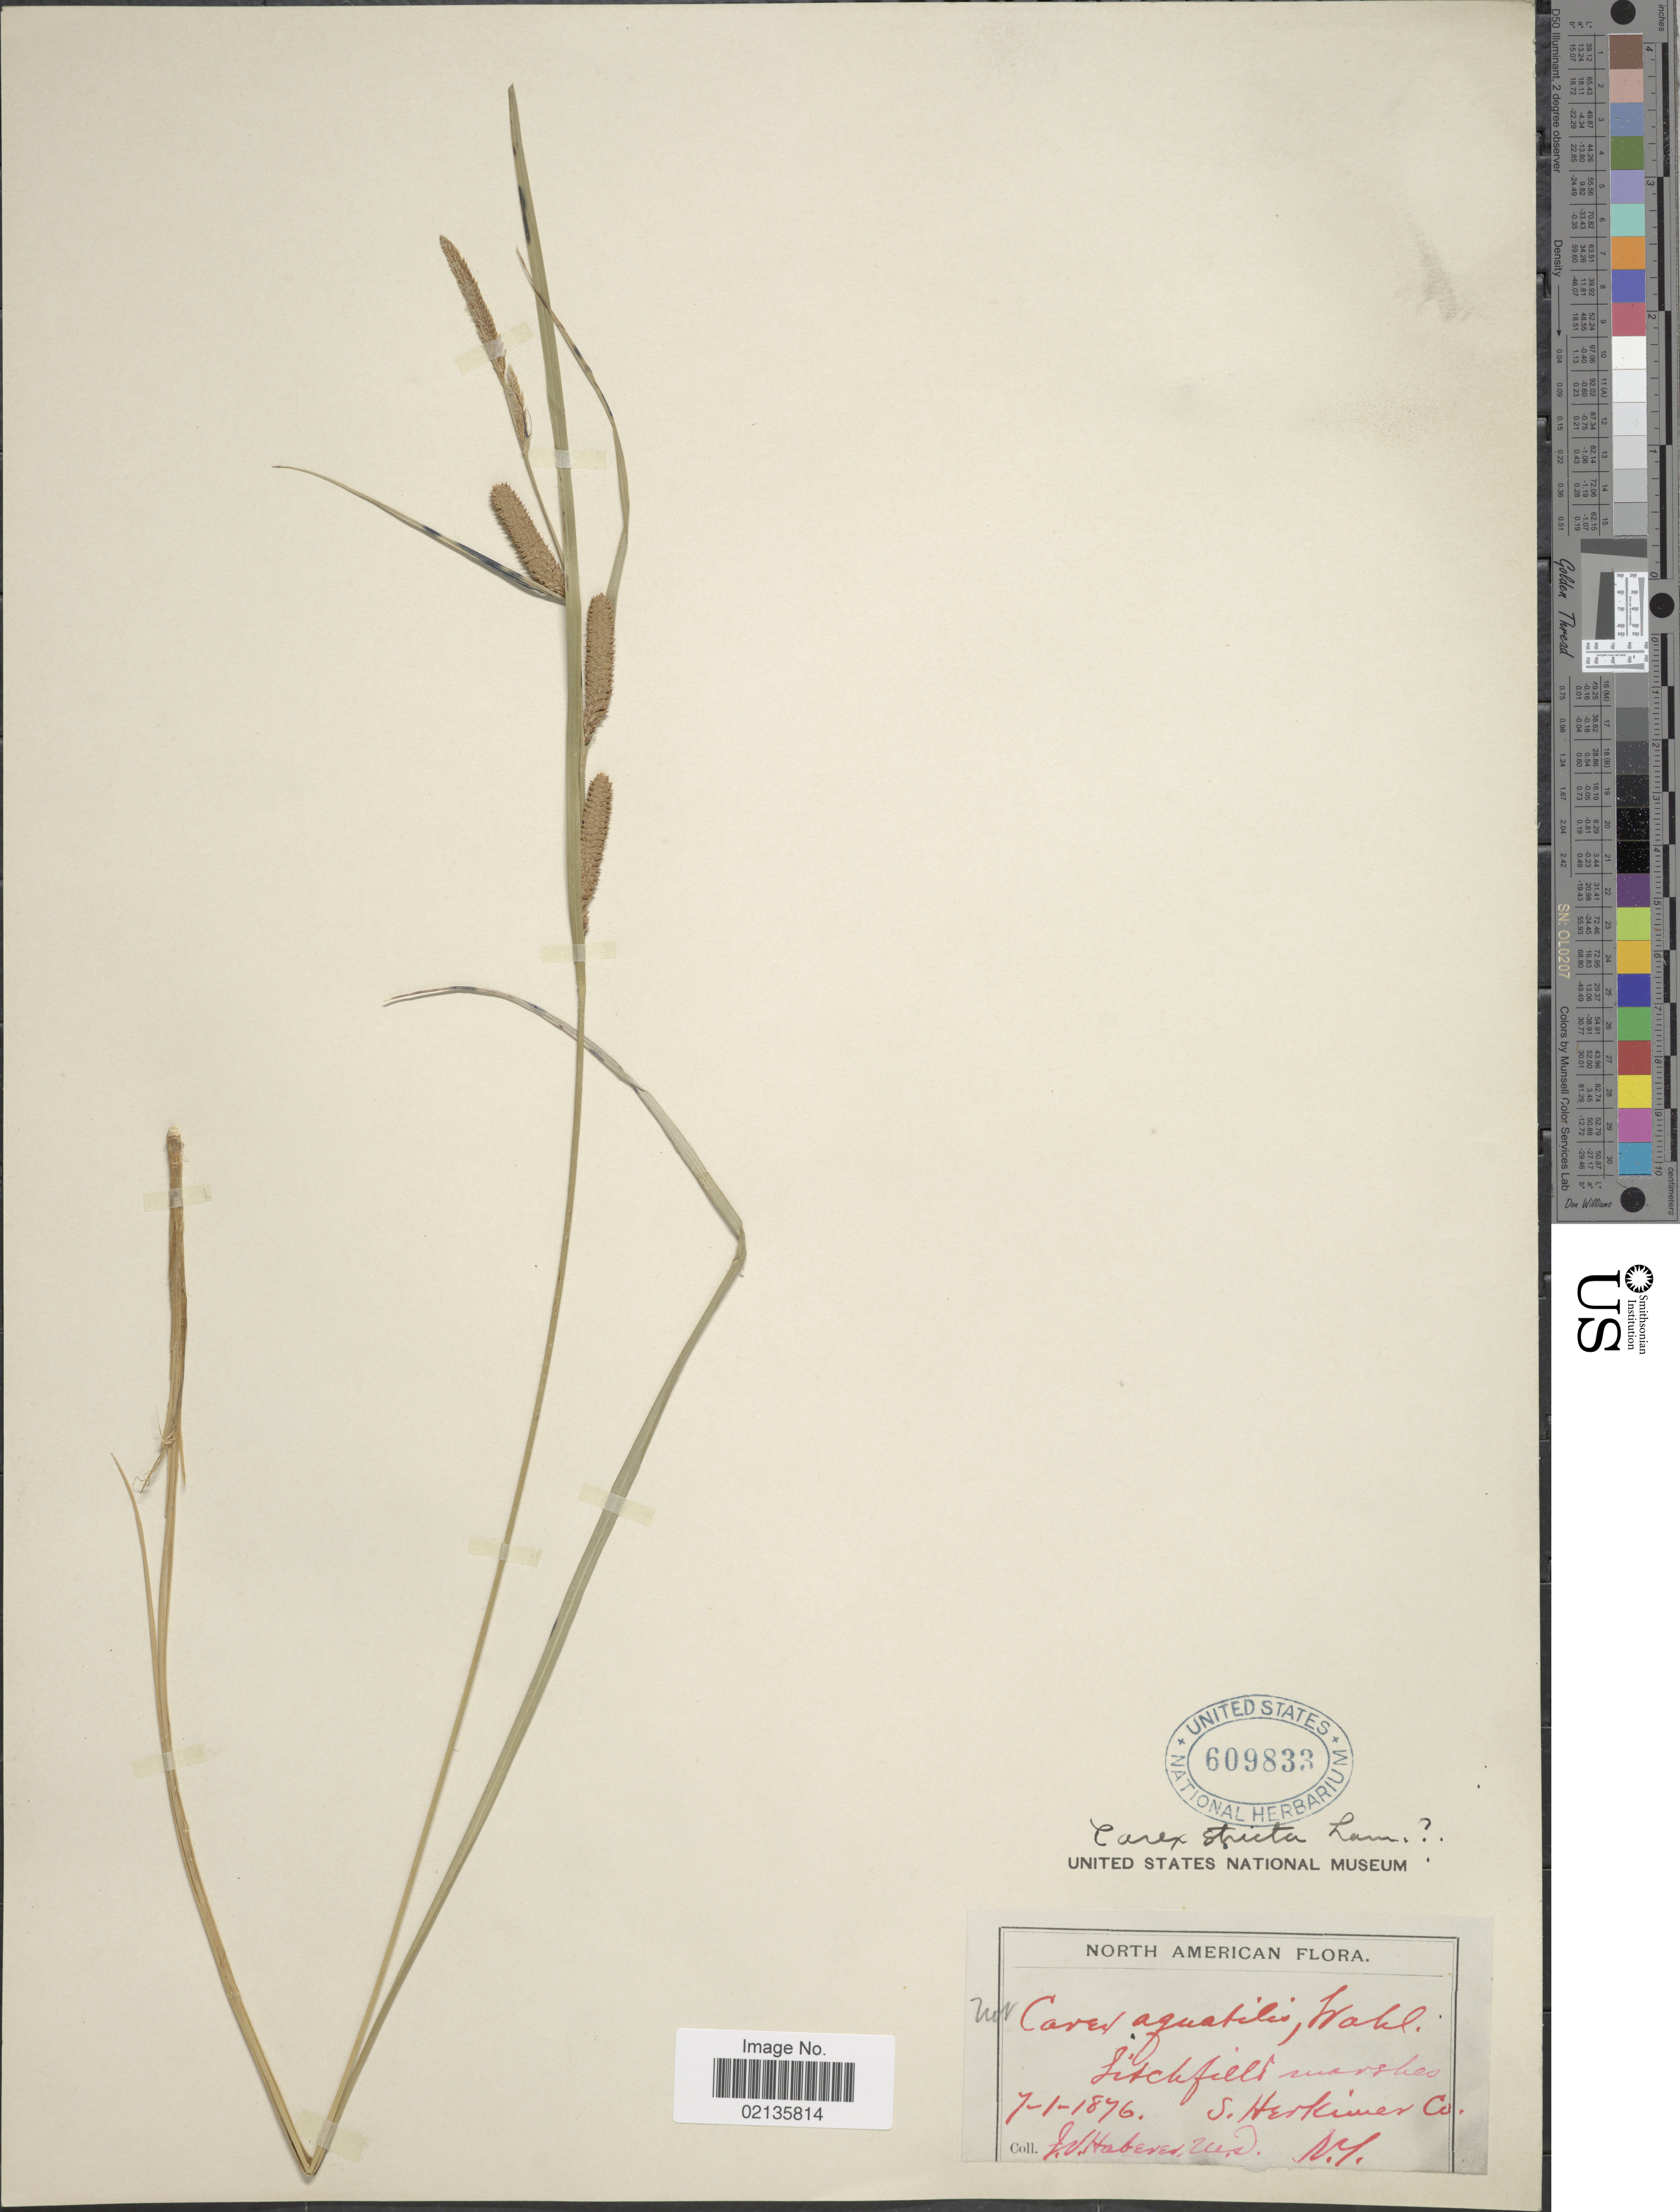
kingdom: Plantae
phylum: Tracheophyta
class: Liliopsida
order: Poales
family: Cyperaceae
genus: Carex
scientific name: Carex stricta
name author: Lam.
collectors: J. V. Haberer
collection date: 1876-07-01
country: United States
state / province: New York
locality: S. Herkimer Co.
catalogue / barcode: US 609833